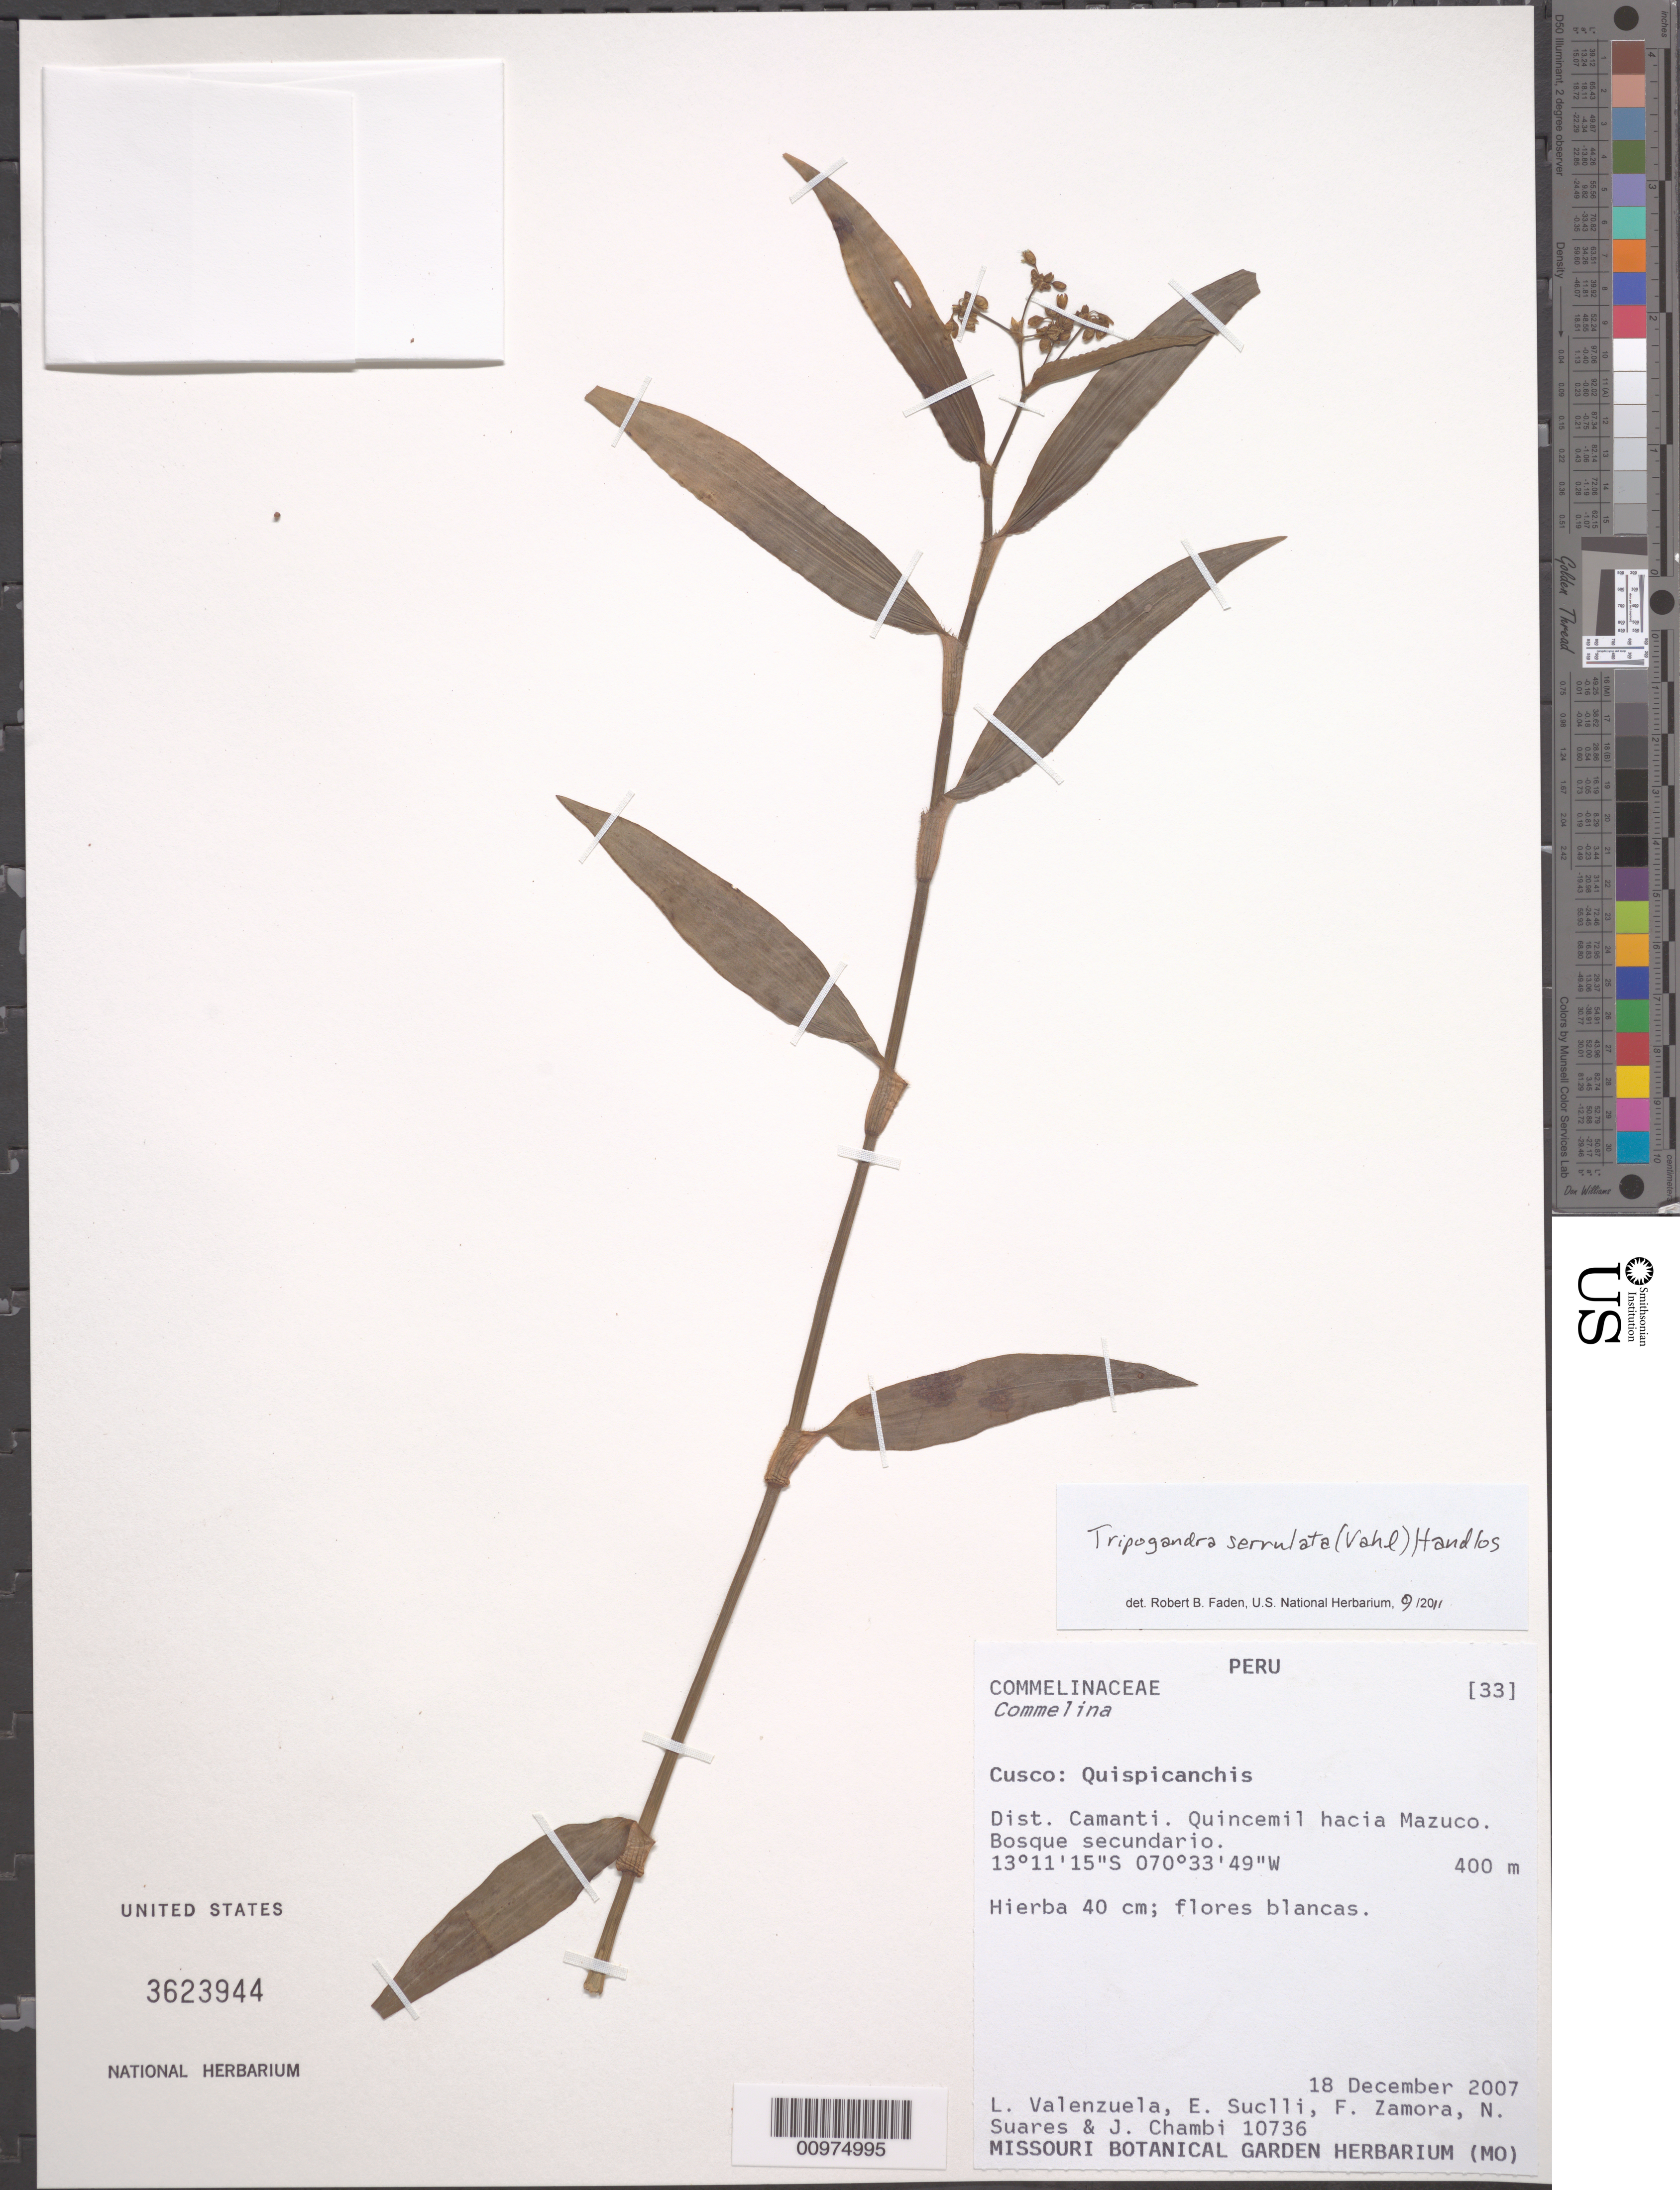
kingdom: Plantae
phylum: Tracheophyta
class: Liliopsida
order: Commelinales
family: Commelinaceae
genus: Tripogandra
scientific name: Tripogandra serrulata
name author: (Vahl) Handlos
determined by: Faden, Robert B., (US), Smithsonian Institution - National Museum of Natural History (UNITED STATES)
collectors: L. Valenzuela et al.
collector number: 10736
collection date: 2007-12-18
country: Peru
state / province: Cusco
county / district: Quispicanchis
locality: Quincemil hacia Mazuco.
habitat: Bosque secundario.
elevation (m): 400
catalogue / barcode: US 3623944